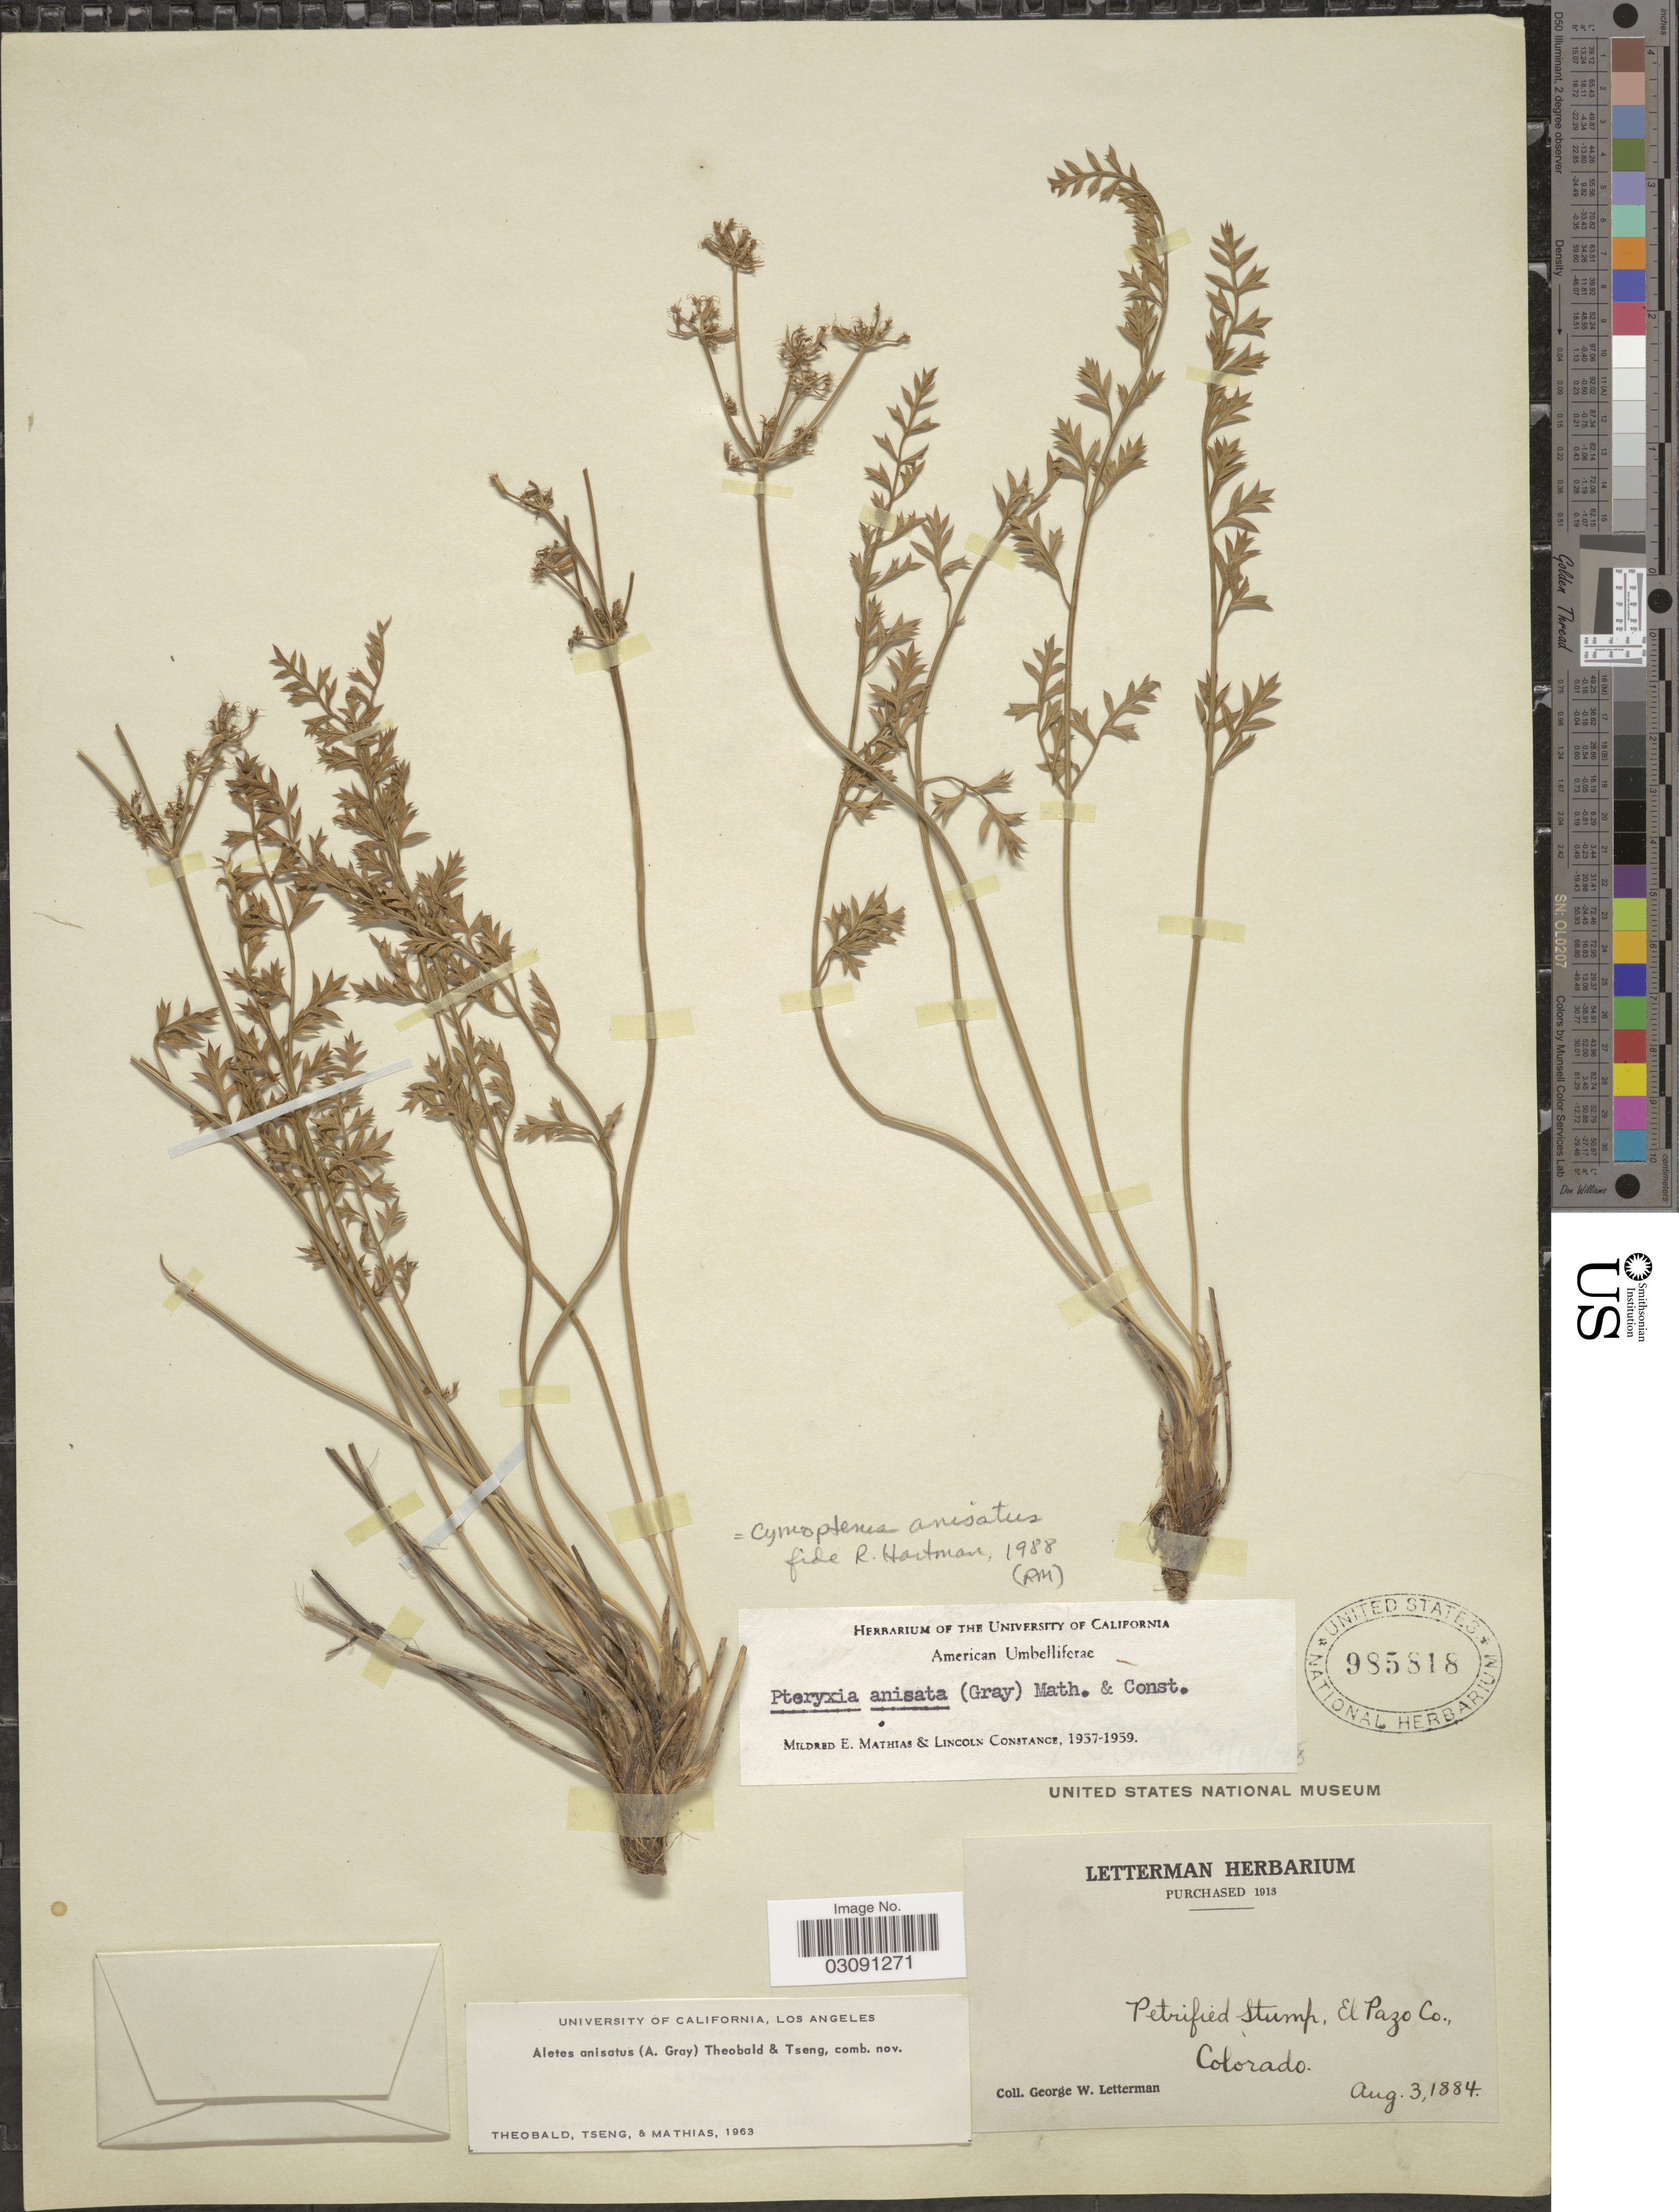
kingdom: Plantae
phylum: Tracheophyta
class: Magnoliopsida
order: Apiales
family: Apiaceae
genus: Cymopterus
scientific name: Cymopterus anisatus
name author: A. Gray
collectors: G. W. Letterman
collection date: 1884-08-03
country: United States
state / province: Colorado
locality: Petrified stump, El Paso Co.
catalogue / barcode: US 985818